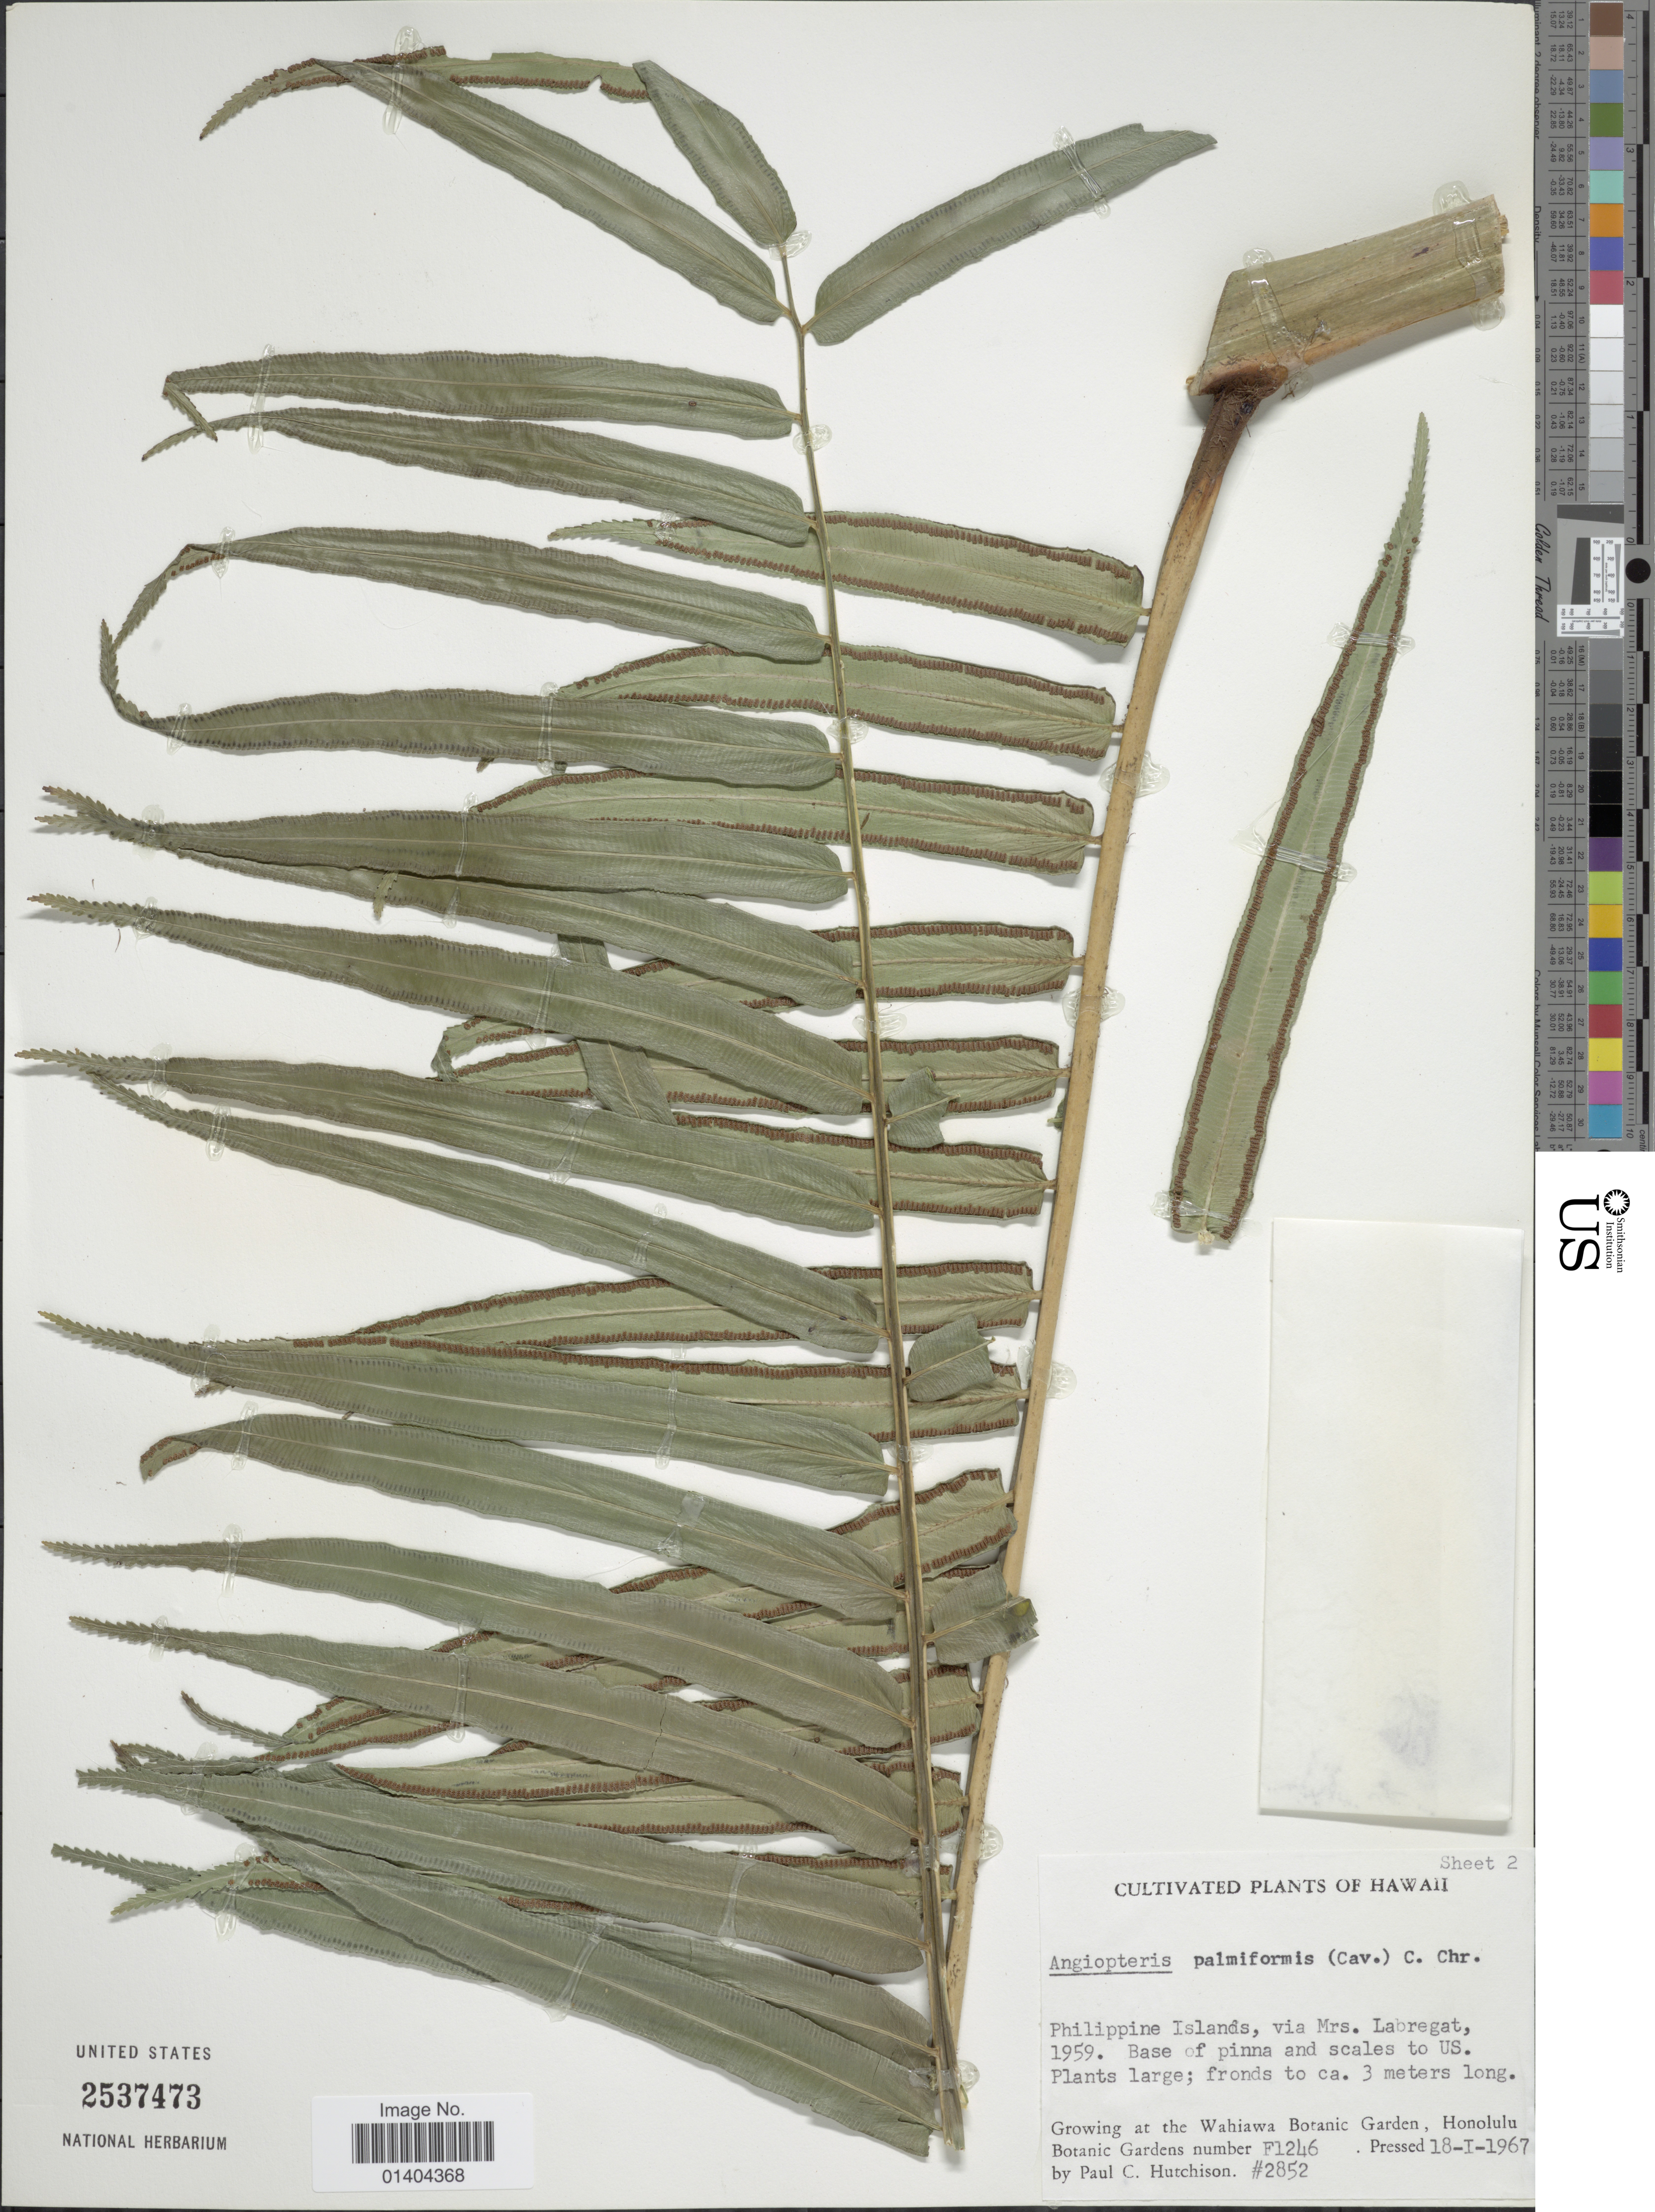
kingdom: Plantae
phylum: Tracheophyta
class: Polypodiopsida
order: Marattiales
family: Marattiaceae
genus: Angiopteris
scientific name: Angiopteris palmiformis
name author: (Cav.) C. Chr.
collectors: P. C. Hutchison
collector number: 2852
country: United States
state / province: Hawaii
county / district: Honolulu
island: Oahu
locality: Growing at the Wahiawa Botanic Garden, Honolulu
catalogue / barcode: US 2537473